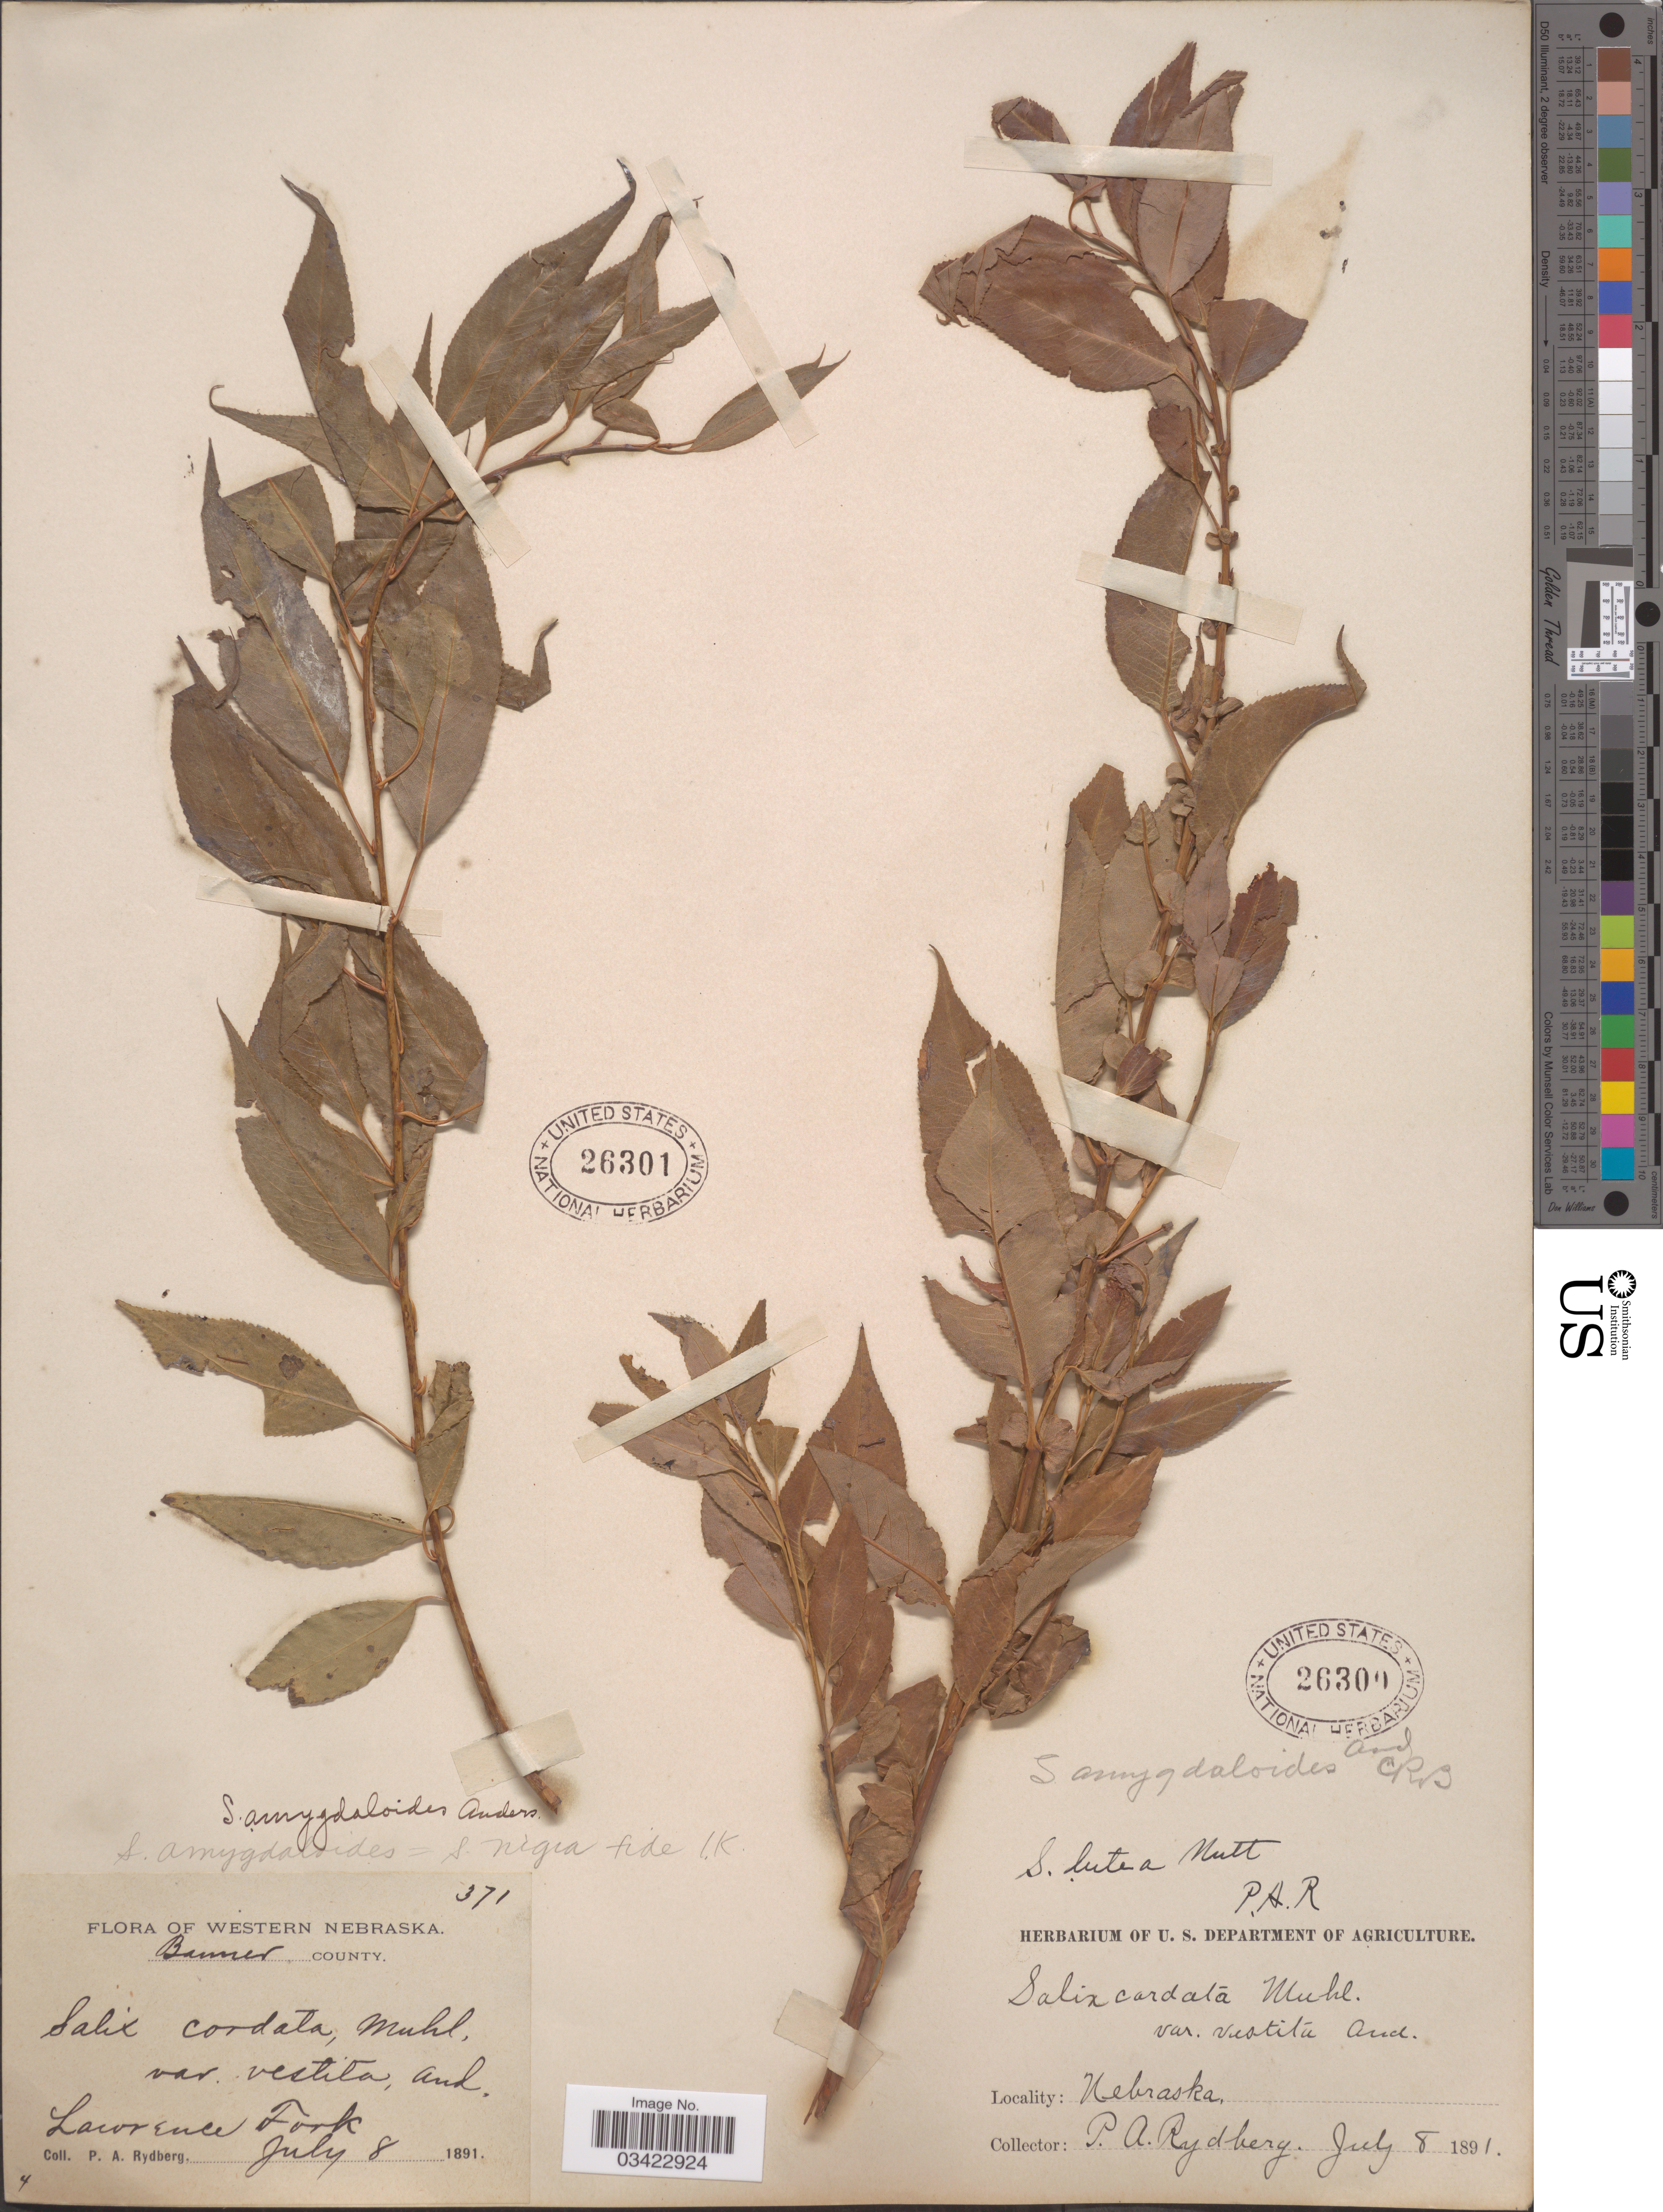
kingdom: Plantae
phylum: Tracheophyta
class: Magnoliopsida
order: Malpighiales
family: Salicaceae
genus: Salix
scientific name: Salix amygdaloides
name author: Andersson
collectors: P. A. Rydberg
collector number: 371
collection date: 1891-07-08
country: United States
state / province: Nebraska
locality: Western Nebraska. Baumer County. Lawrence Fork.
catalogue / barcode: US 26301-2